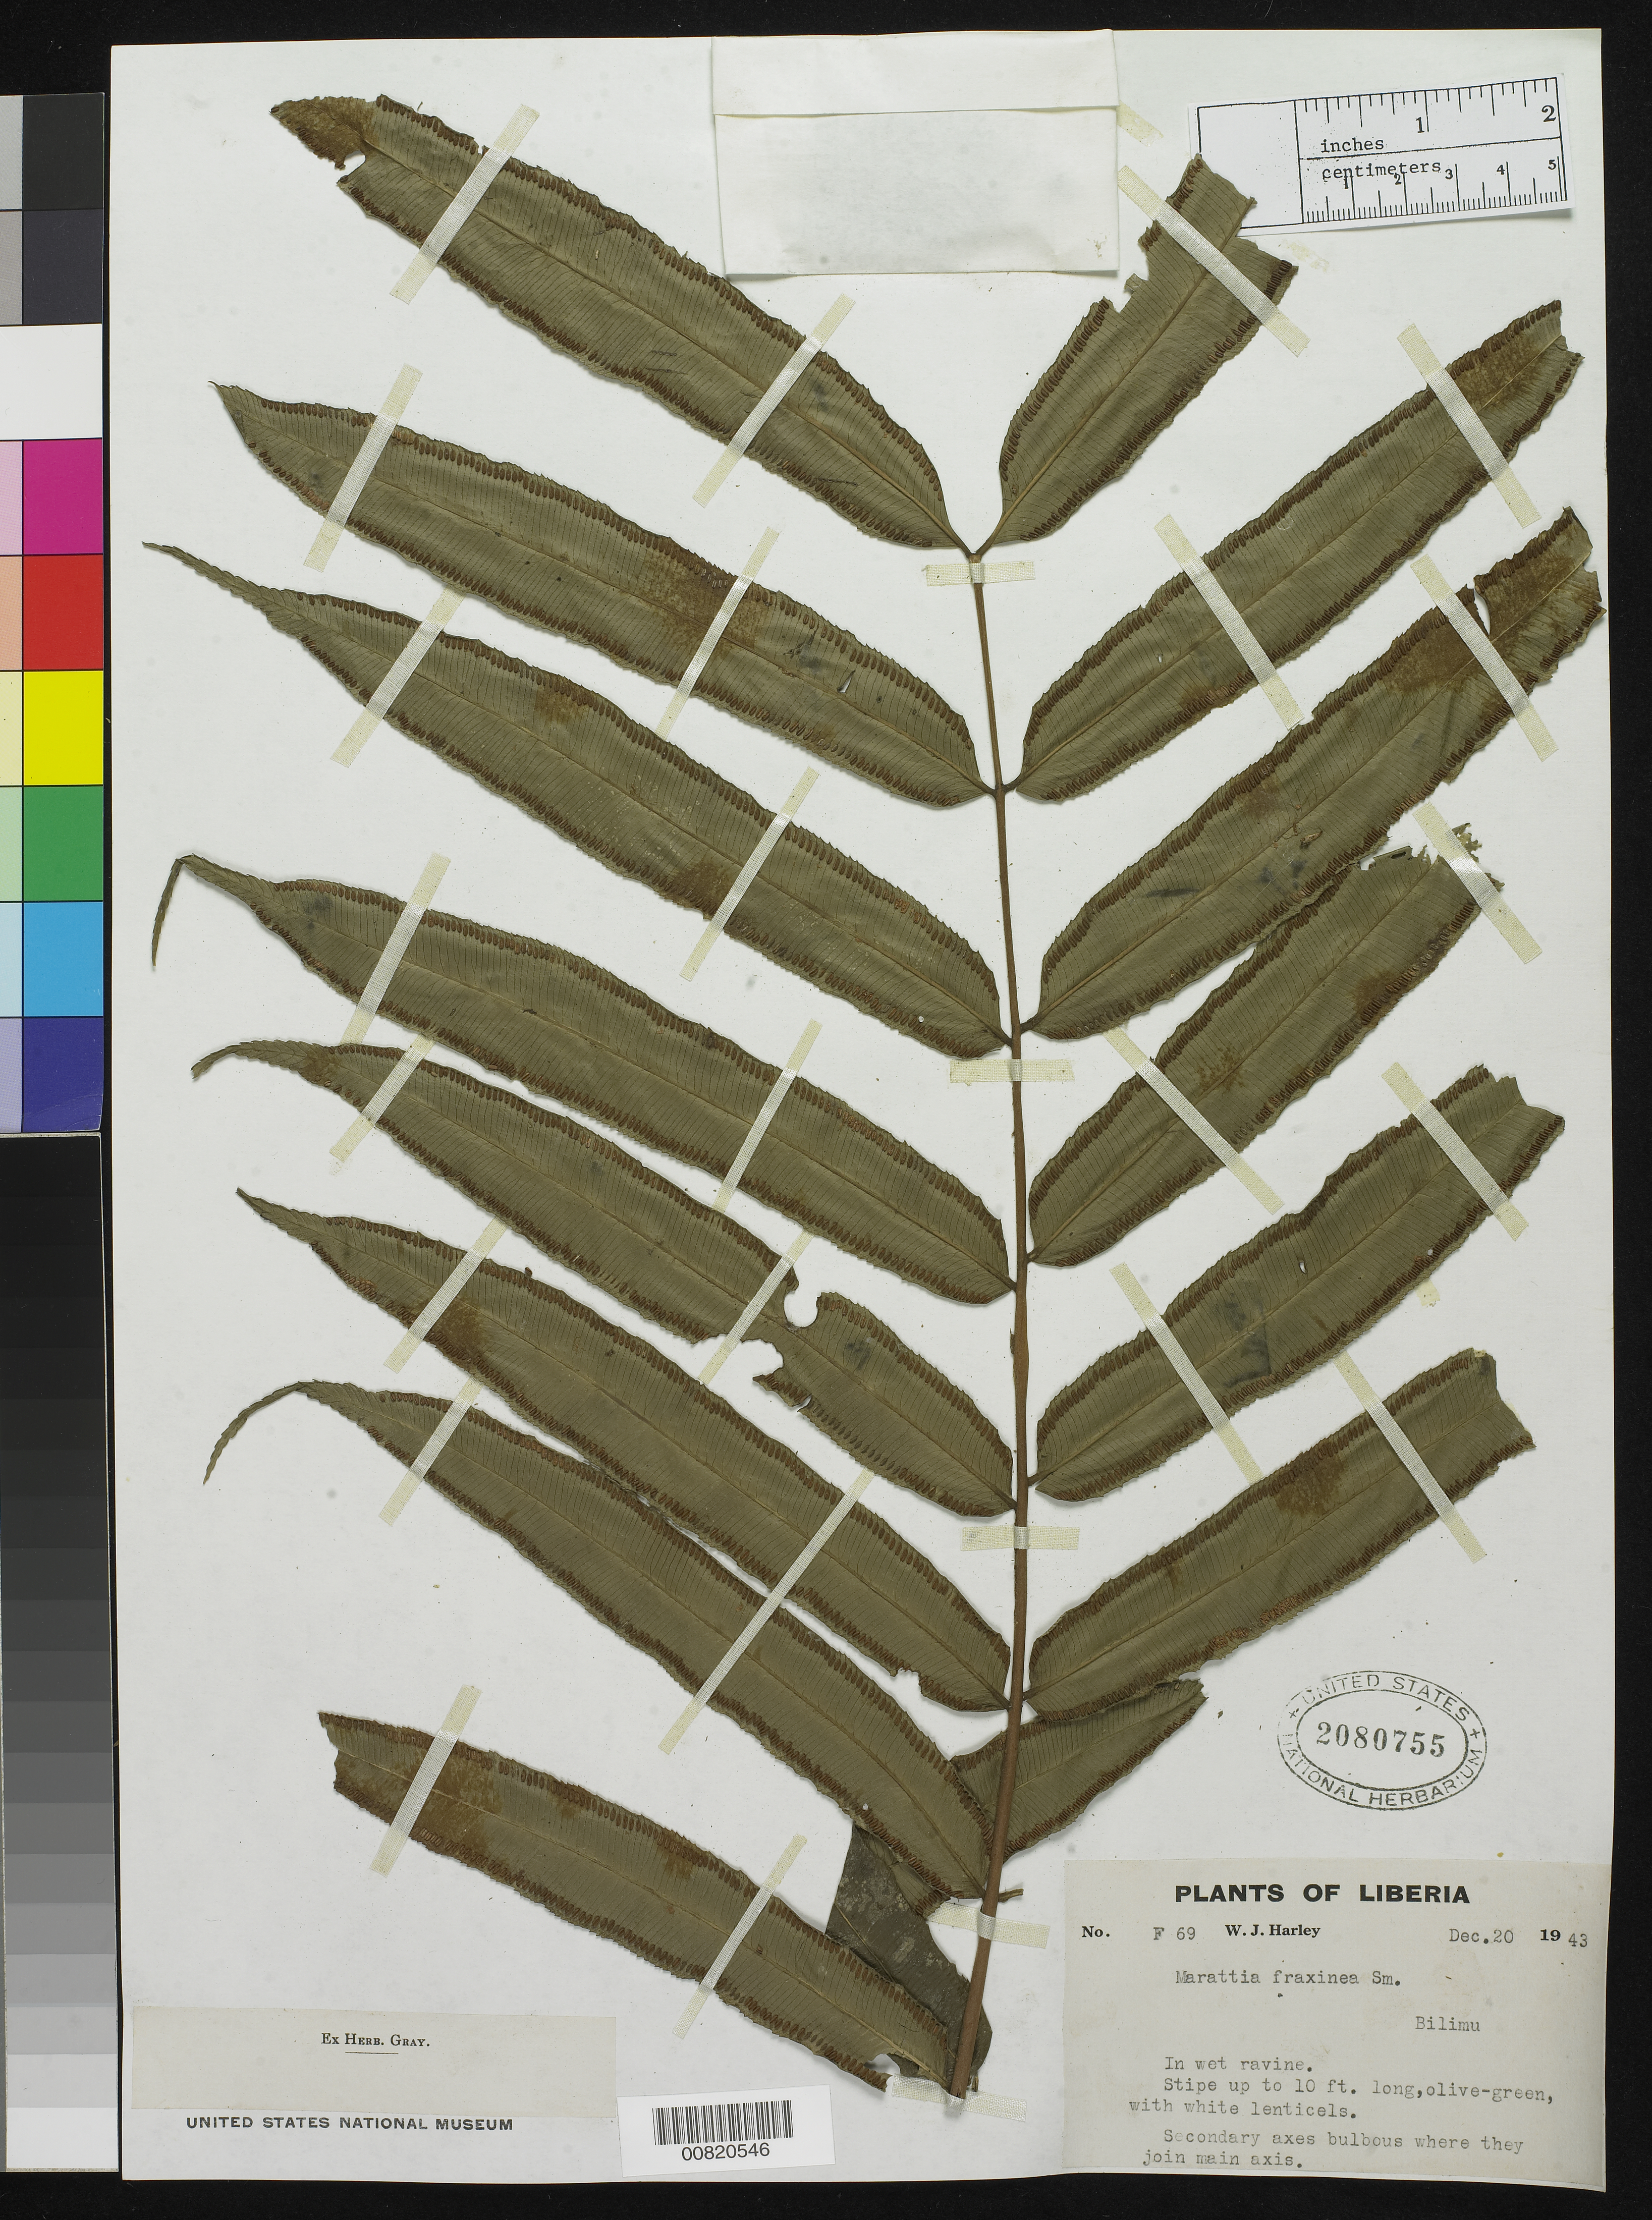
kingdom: Plantae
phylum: Tracheophyta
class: Polypodiopsida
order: Marattiales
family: Marattiaceae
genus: Ptisana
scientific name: Ptisana fraxinea var. fraxinea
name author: (Sm.) Murdock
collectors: W. Harley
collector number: F 69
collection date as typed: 20 Dec 1943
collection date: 1943-12-20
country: Liberia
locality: Bilimu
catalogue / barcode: US 2080755